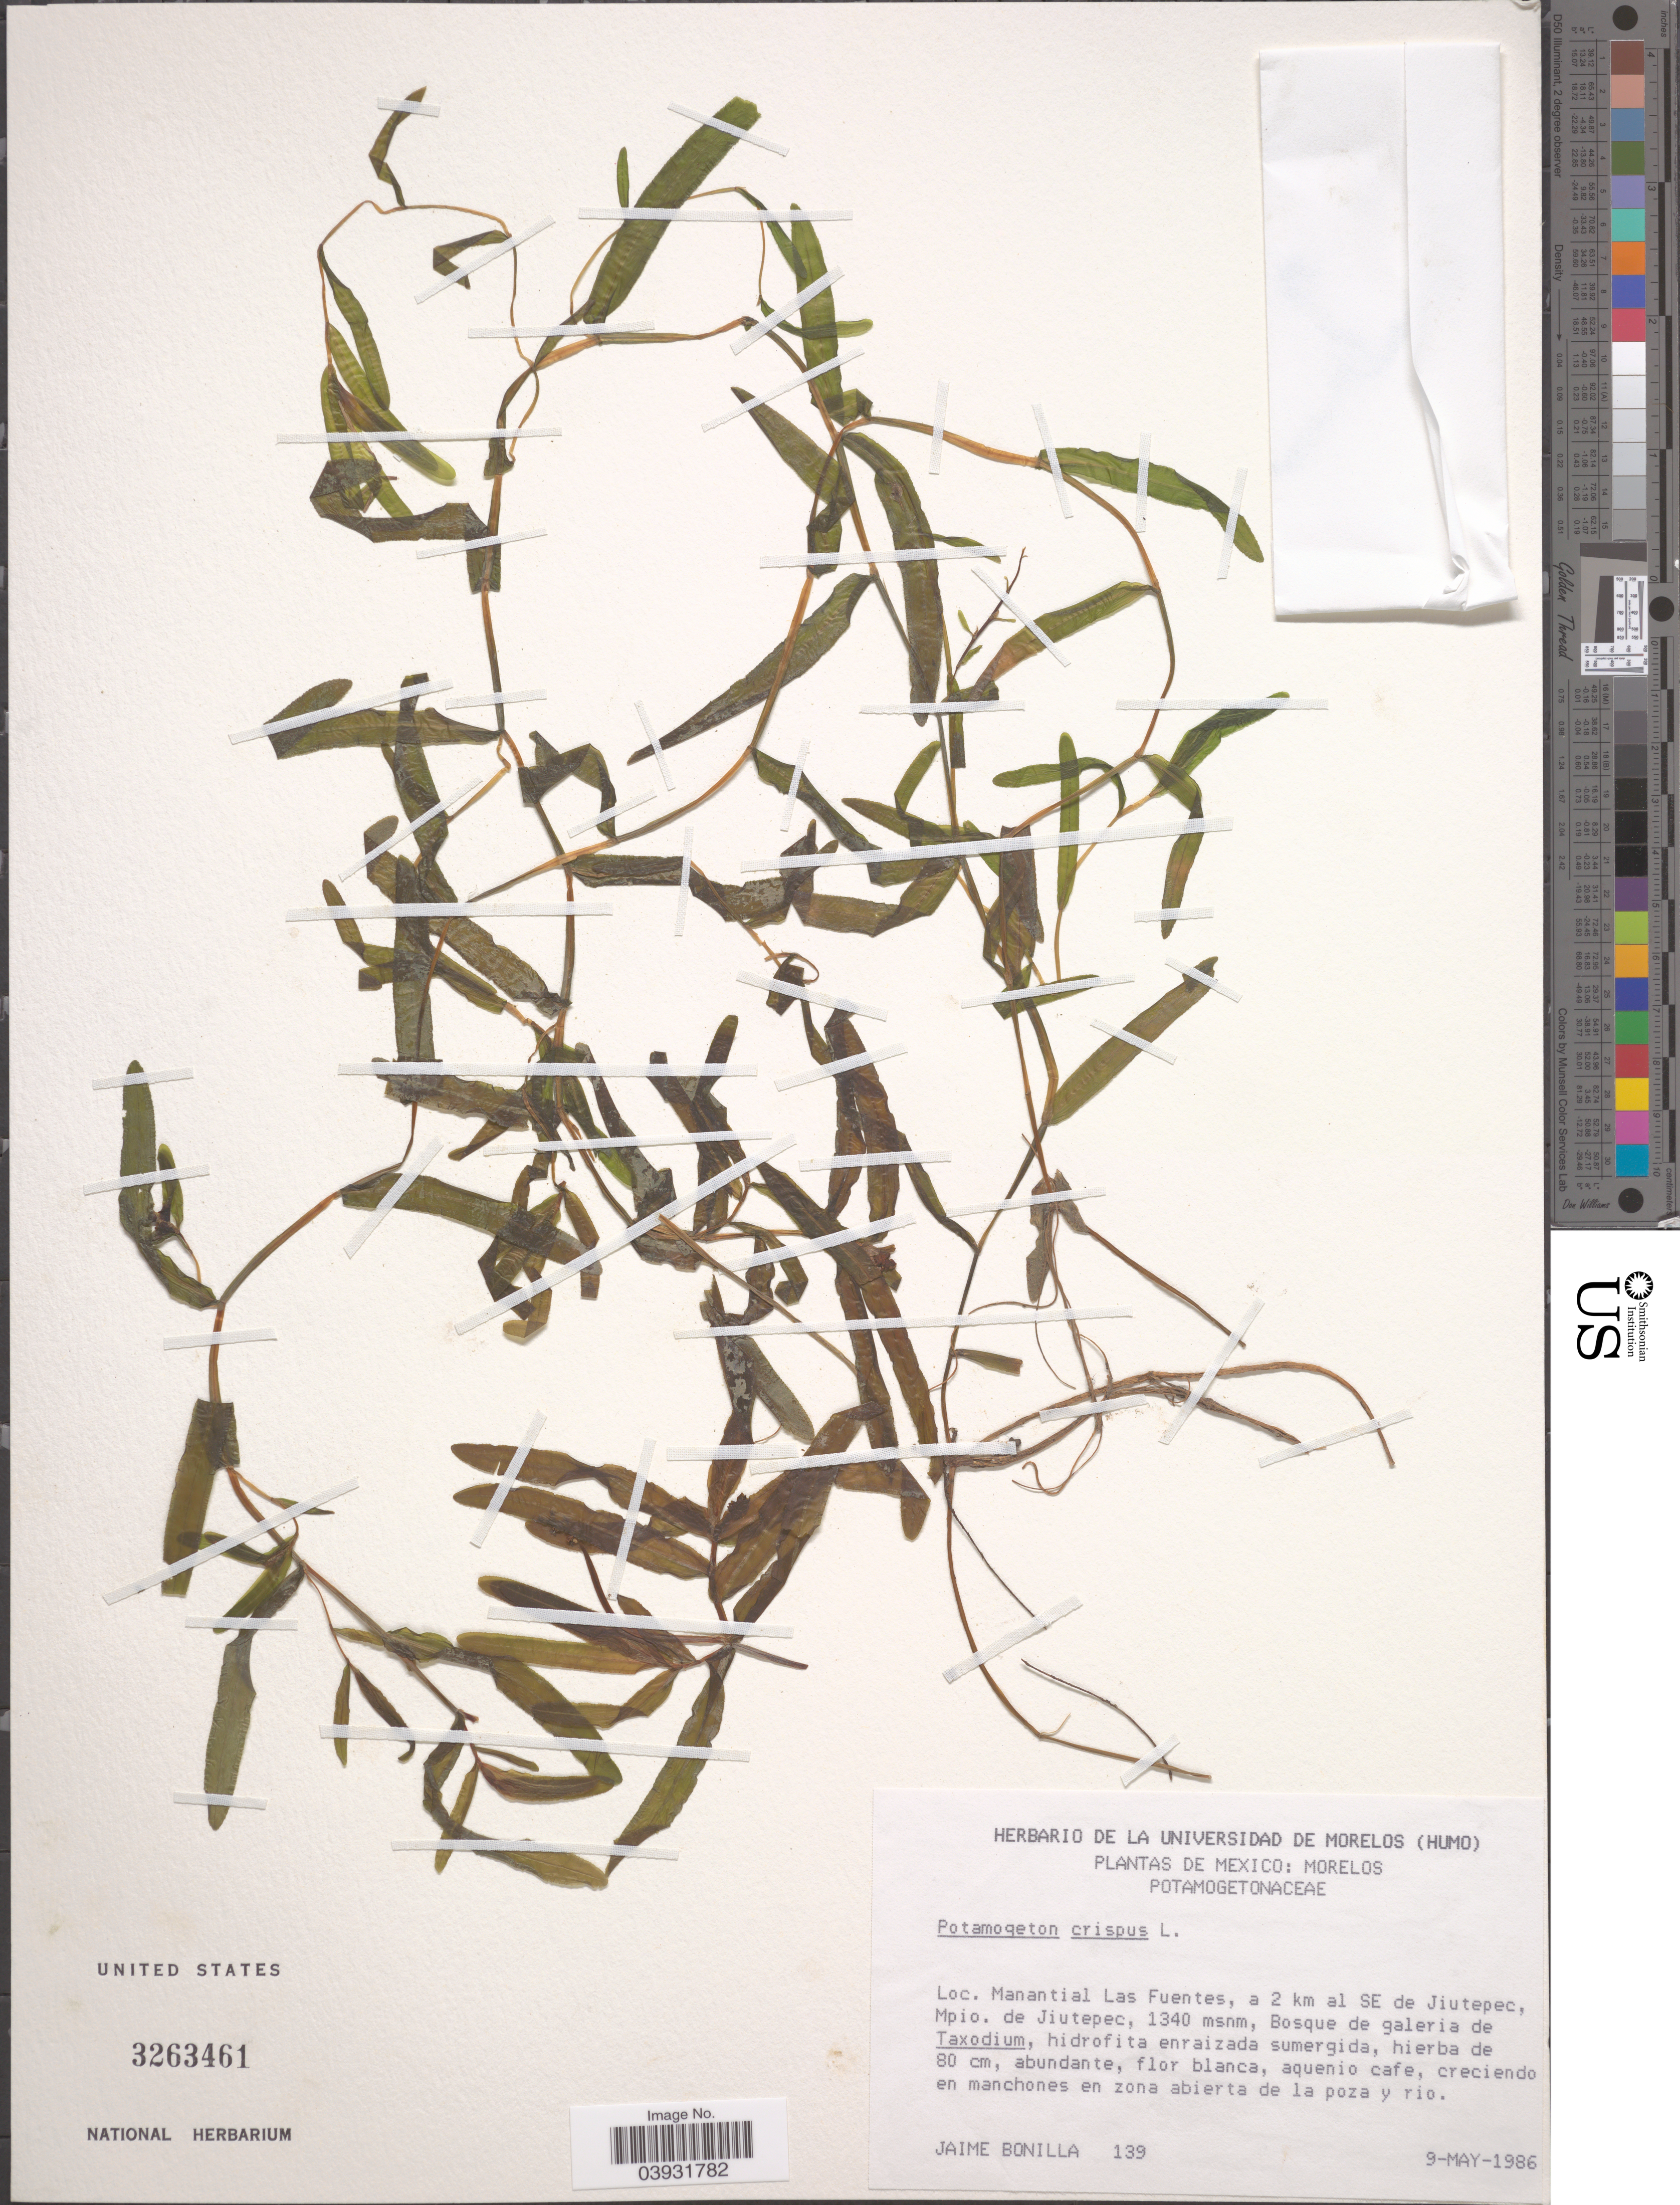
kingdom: Plantae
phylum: Tracheophyta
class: Liliopsida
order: Alismatales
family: Potamogetonaceae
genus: Potamogeton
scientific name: Potamogeton crispus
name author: L.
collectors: J. Bonilla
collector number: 139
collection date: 1986-05-09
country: Mexico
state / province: Morelos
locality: Manantial Las Fuentes, a 2 km al SE de Jiutepec, Mpio. de Jiutepec.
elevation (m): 1340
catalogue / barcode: US 3263461